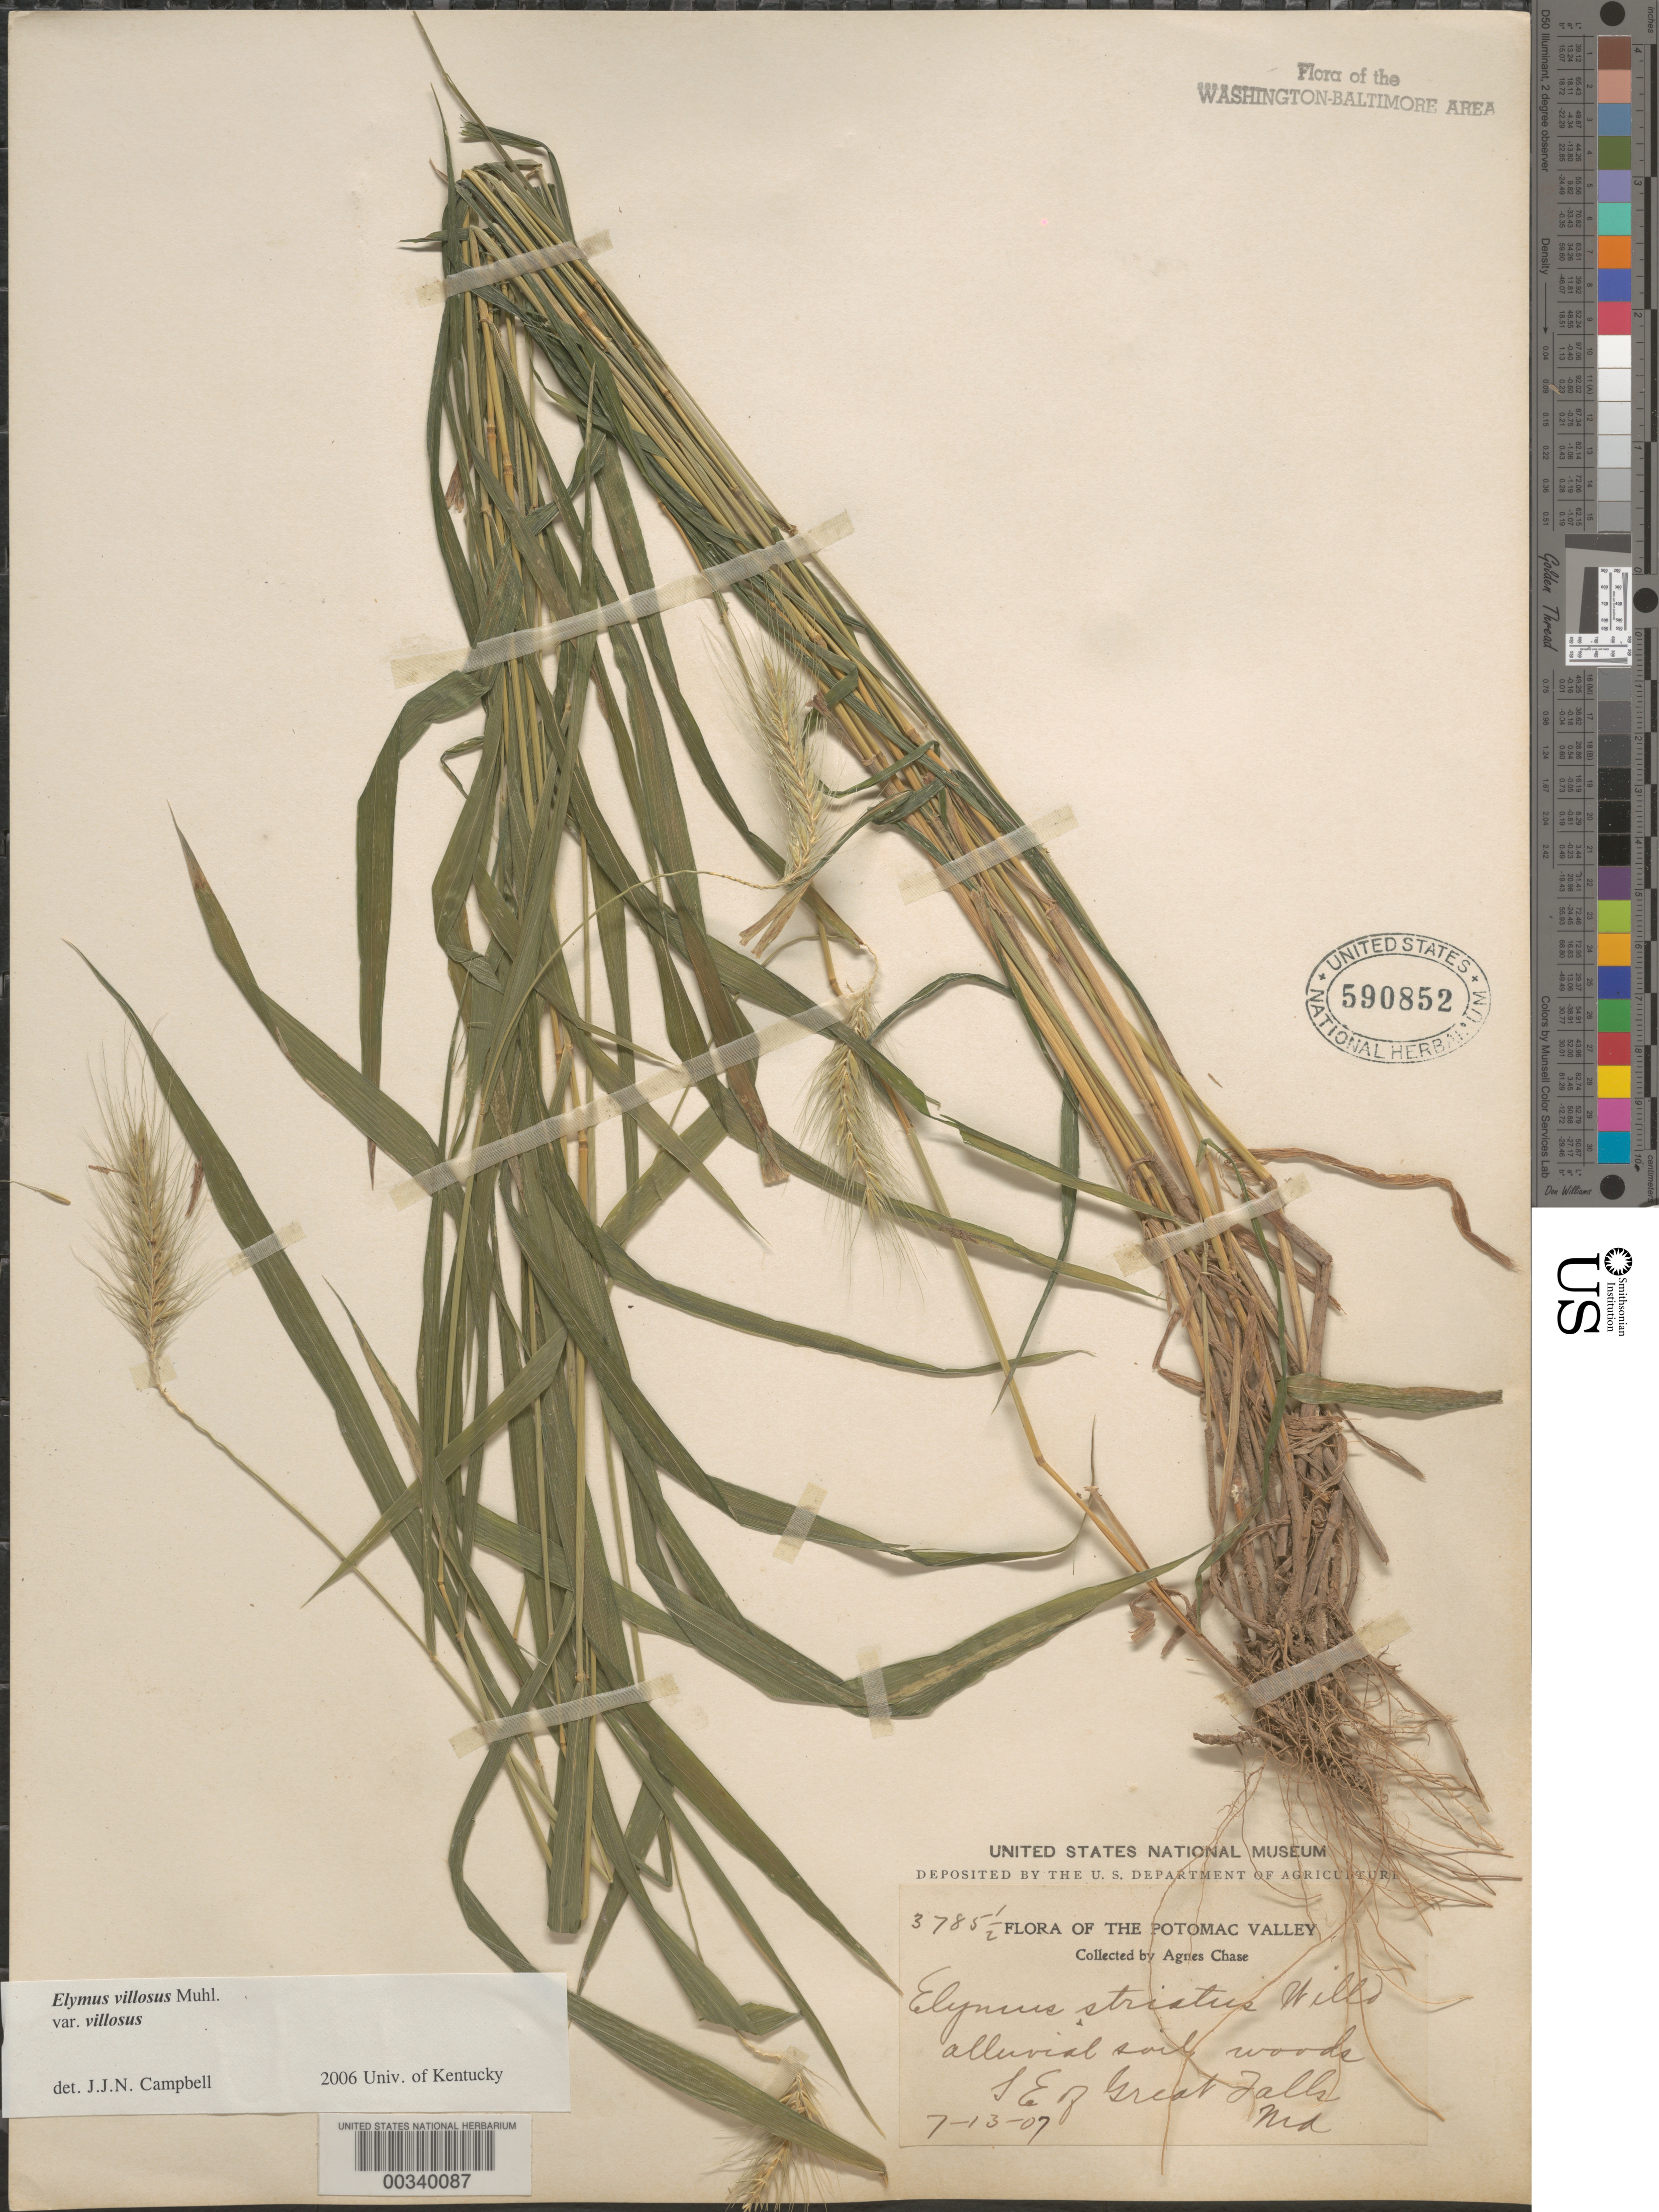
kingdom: Plantae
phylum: Tracheophyta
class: Liliopsida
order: Poales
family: Poaceae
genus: Elymus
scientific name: Elymus villosus var. villosus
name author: Muhl.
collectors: A. Chase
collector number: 3785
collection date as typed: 13 Jul 1907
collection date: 1907-07-13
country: United States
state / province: Maryland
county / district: Montgomery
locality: Southeast of Great Falls C. & O. Canal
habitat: Alluvial soil, woods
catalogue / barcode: US 590852